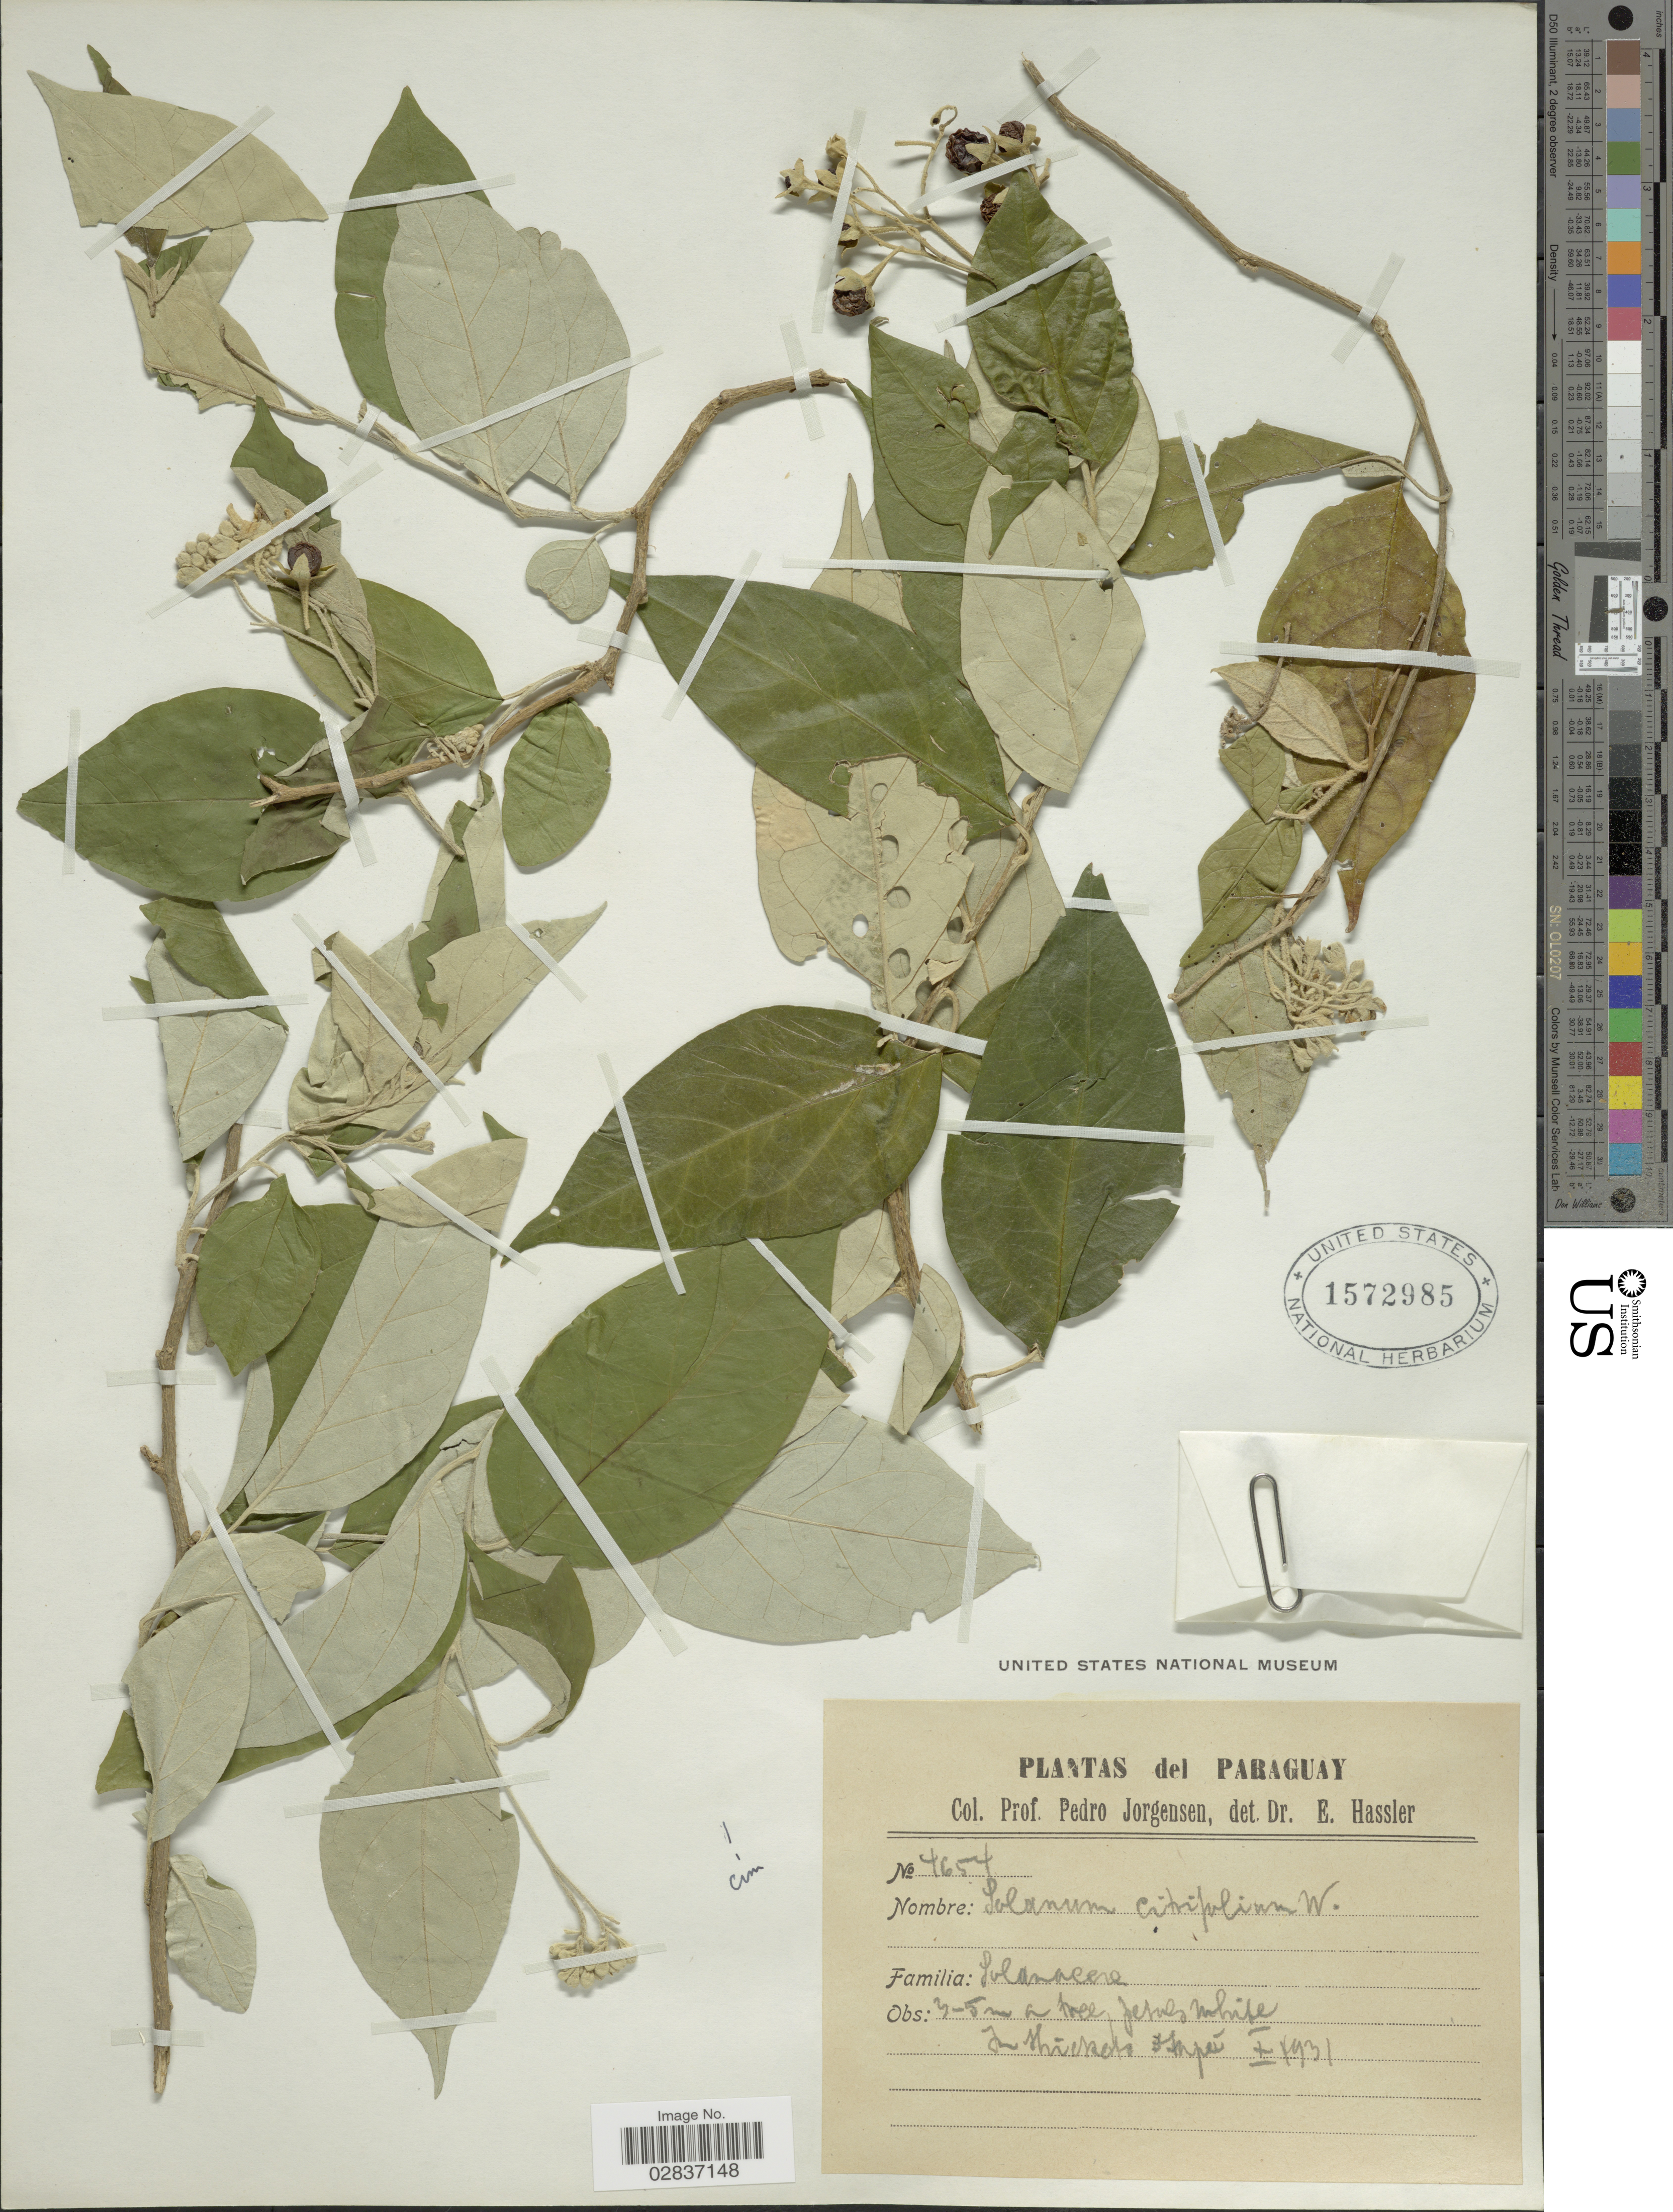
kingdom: Plantae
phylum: Tracheophyta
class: Magnoliopsida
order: Solanales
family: Solanaceae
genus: Solanum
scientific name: Solanum sanctae-catharinae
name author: Dunal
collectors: P. Jörgensen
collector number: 4654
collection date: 1931-10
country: Paraguay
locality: Itapé.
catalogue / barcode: US 1572985